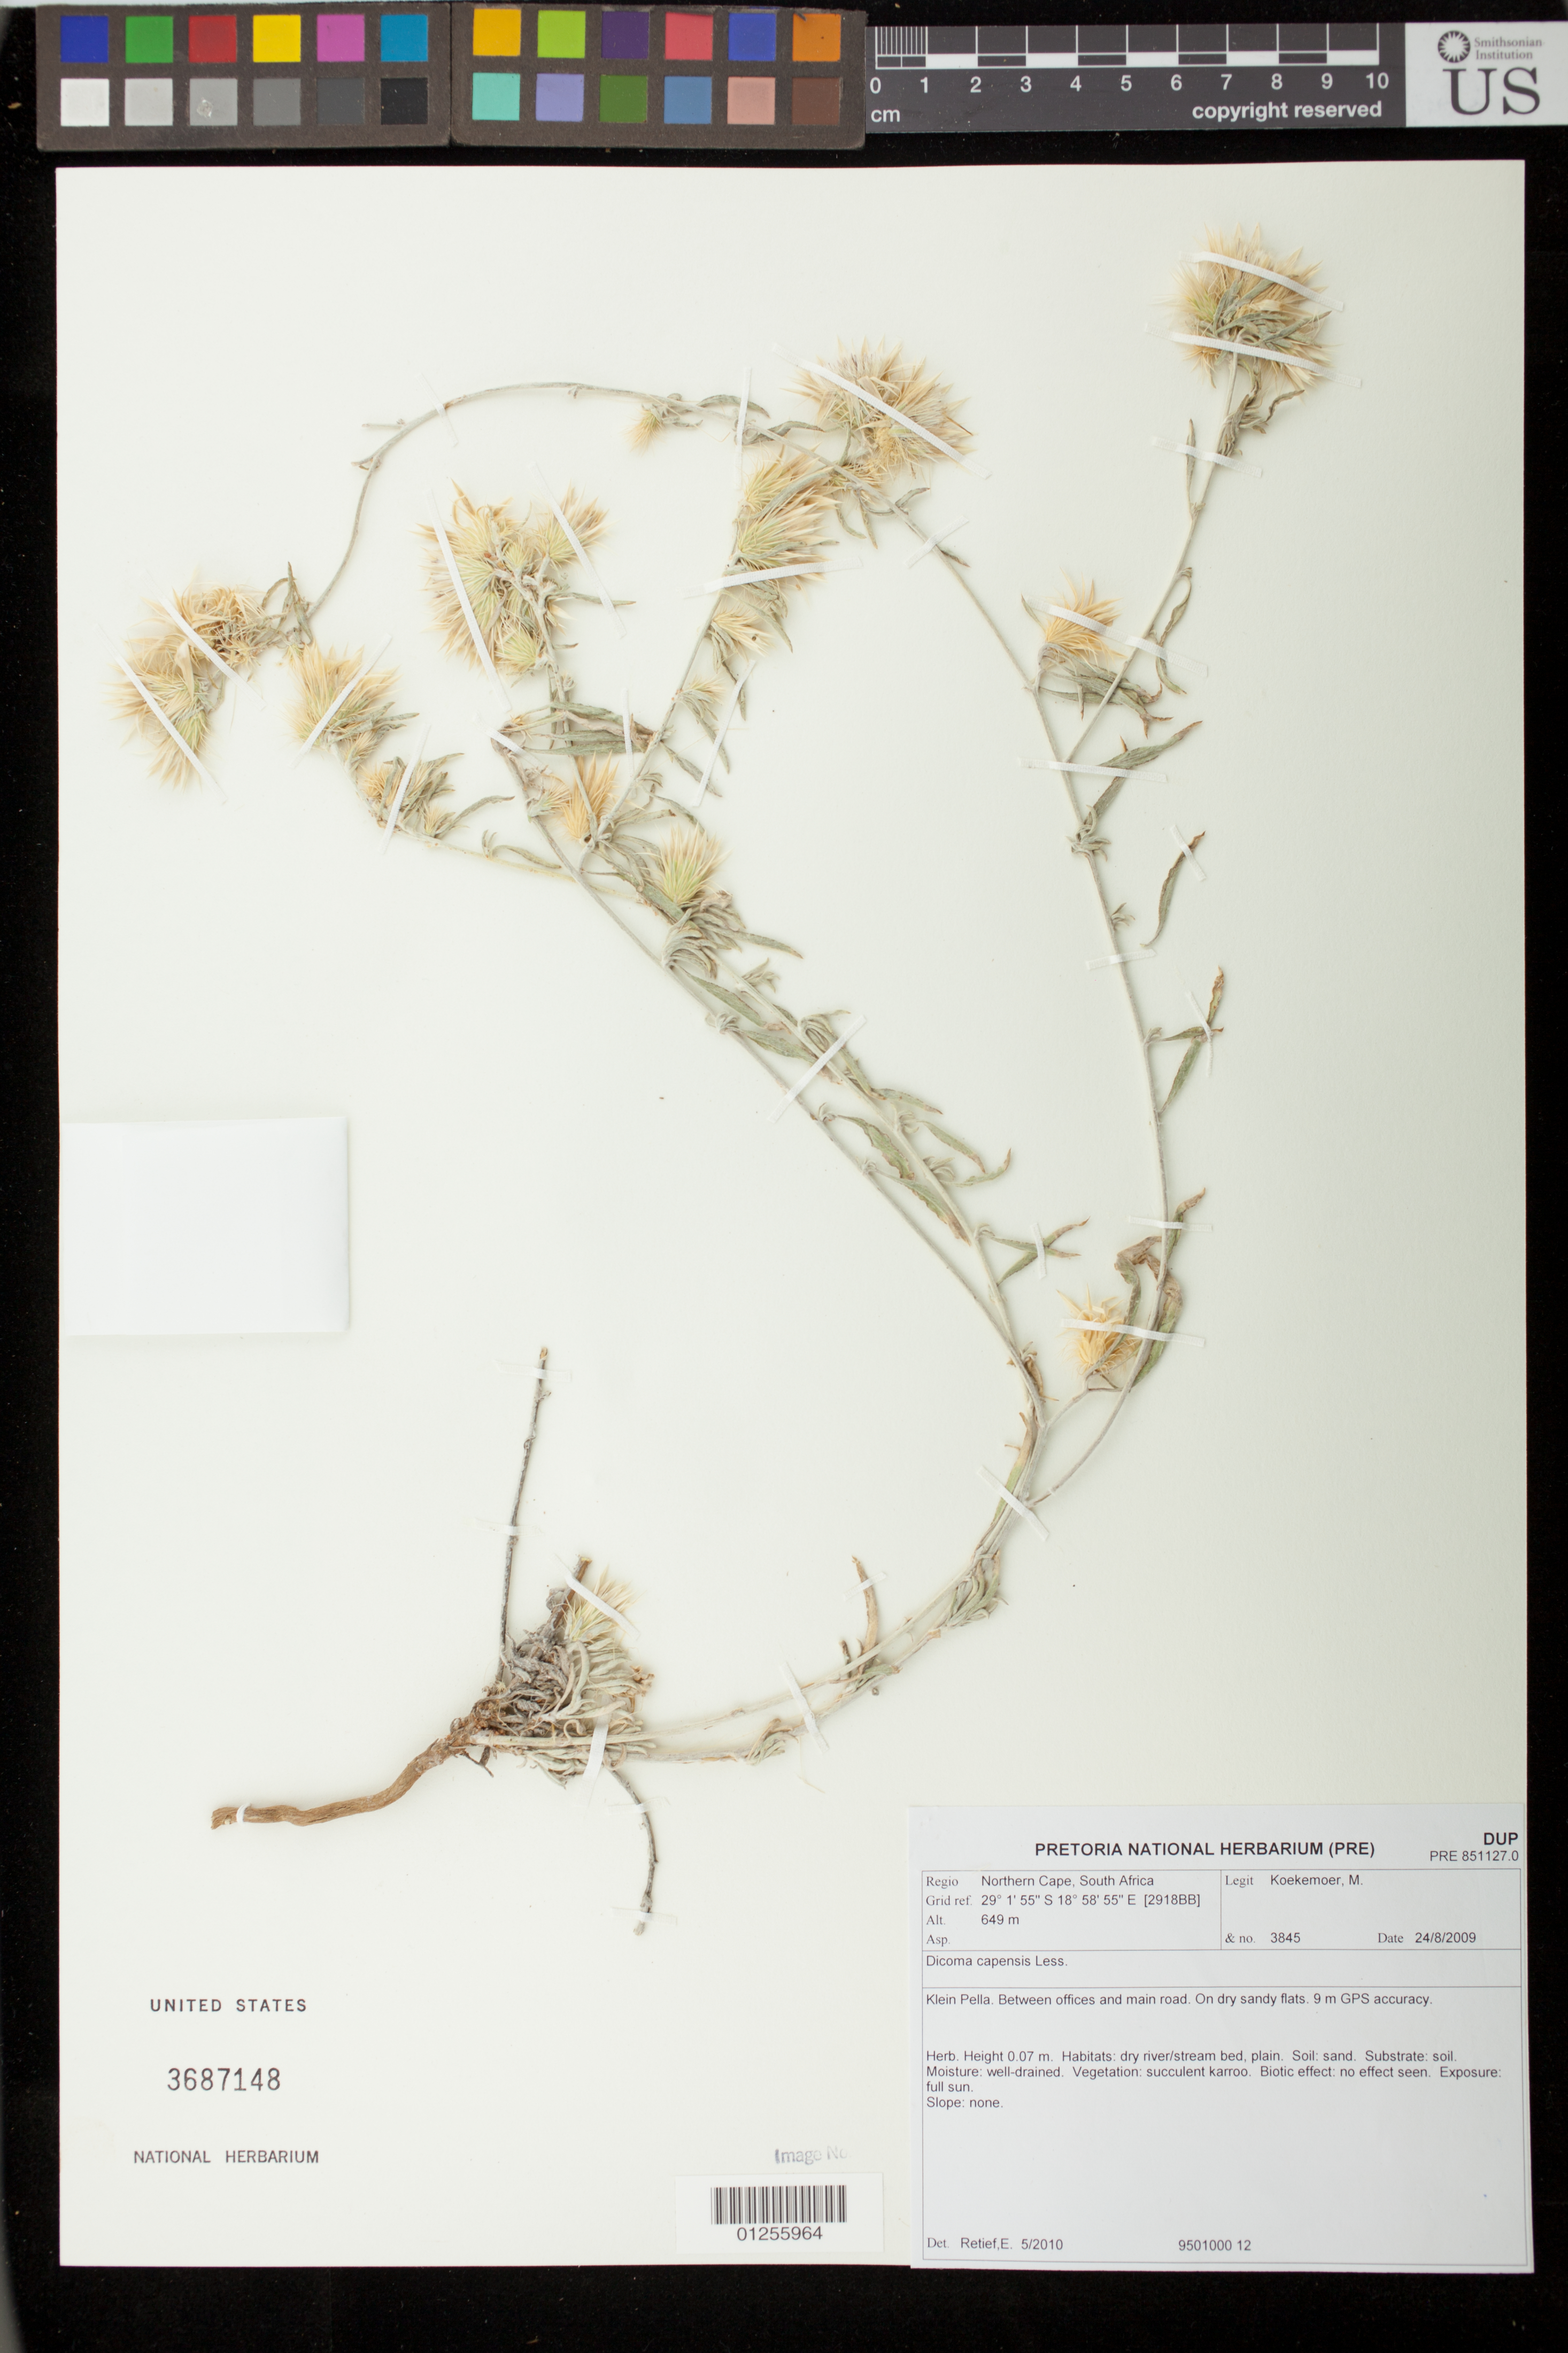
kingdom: Plantae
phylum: Tracheophyta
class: Magnoliopsida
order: Asterales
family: Asteraceae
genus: Dicoma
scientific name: Dicoma capensis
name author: Less.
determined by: Retief, E.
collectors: M. Koekemoer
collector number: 3845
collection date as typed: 25 August 2009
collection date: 2009-08-25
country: South Africa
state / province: Northern Cape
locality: Klein Pella. Between offices and main road. On dry sandy flats [9 m GPS accuracy]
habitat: Sandy soil, succulent karroo vegetation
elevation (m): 649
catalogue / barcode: US 3687148